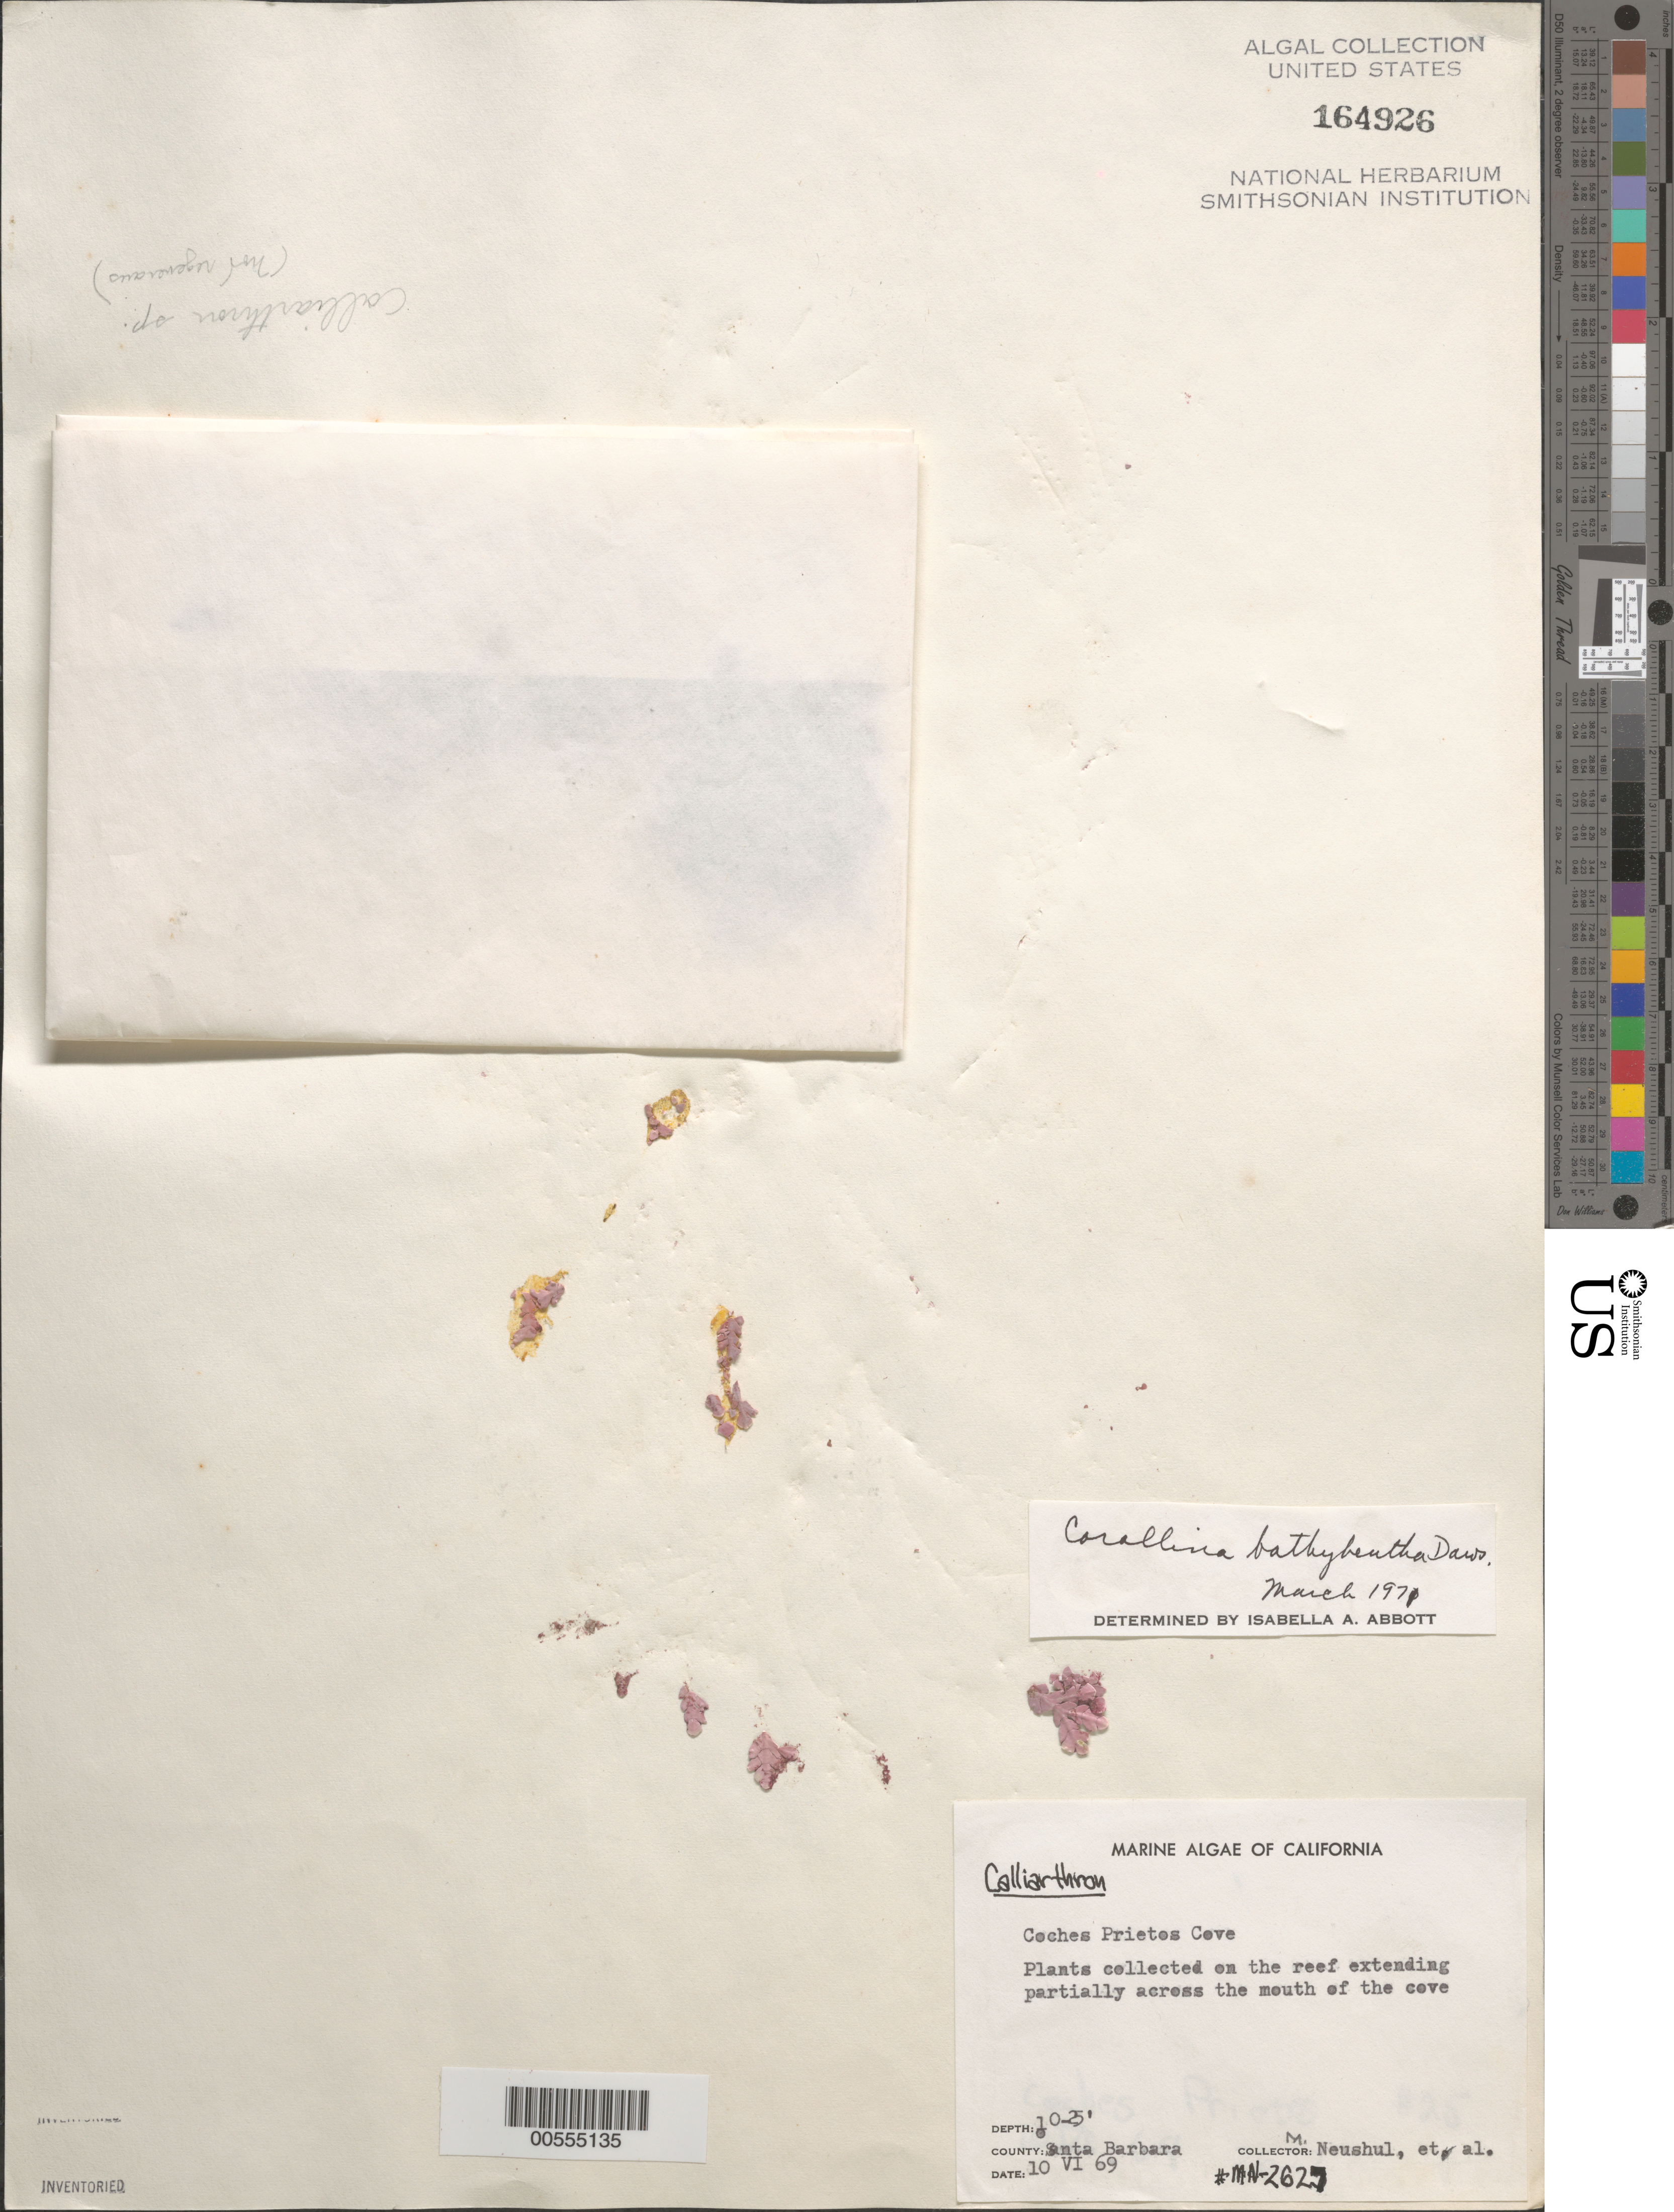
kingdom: Plantae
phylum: Rhodophyta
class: Florideophyceae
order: Corallinales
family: Corallinaceae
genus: Corallina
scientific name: Corallina bathybentha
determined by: Abbott, Isabella A.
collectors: M. Neushul, A. Charters, M. Foster & D. C. Barilotti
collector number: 2627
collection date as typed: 10 Jun 1969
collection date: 1969-06-10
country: United States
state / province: California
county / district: Santa Barbara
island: Santa Cruz Island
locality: Coches Prietos Cove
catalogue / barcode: US 164926